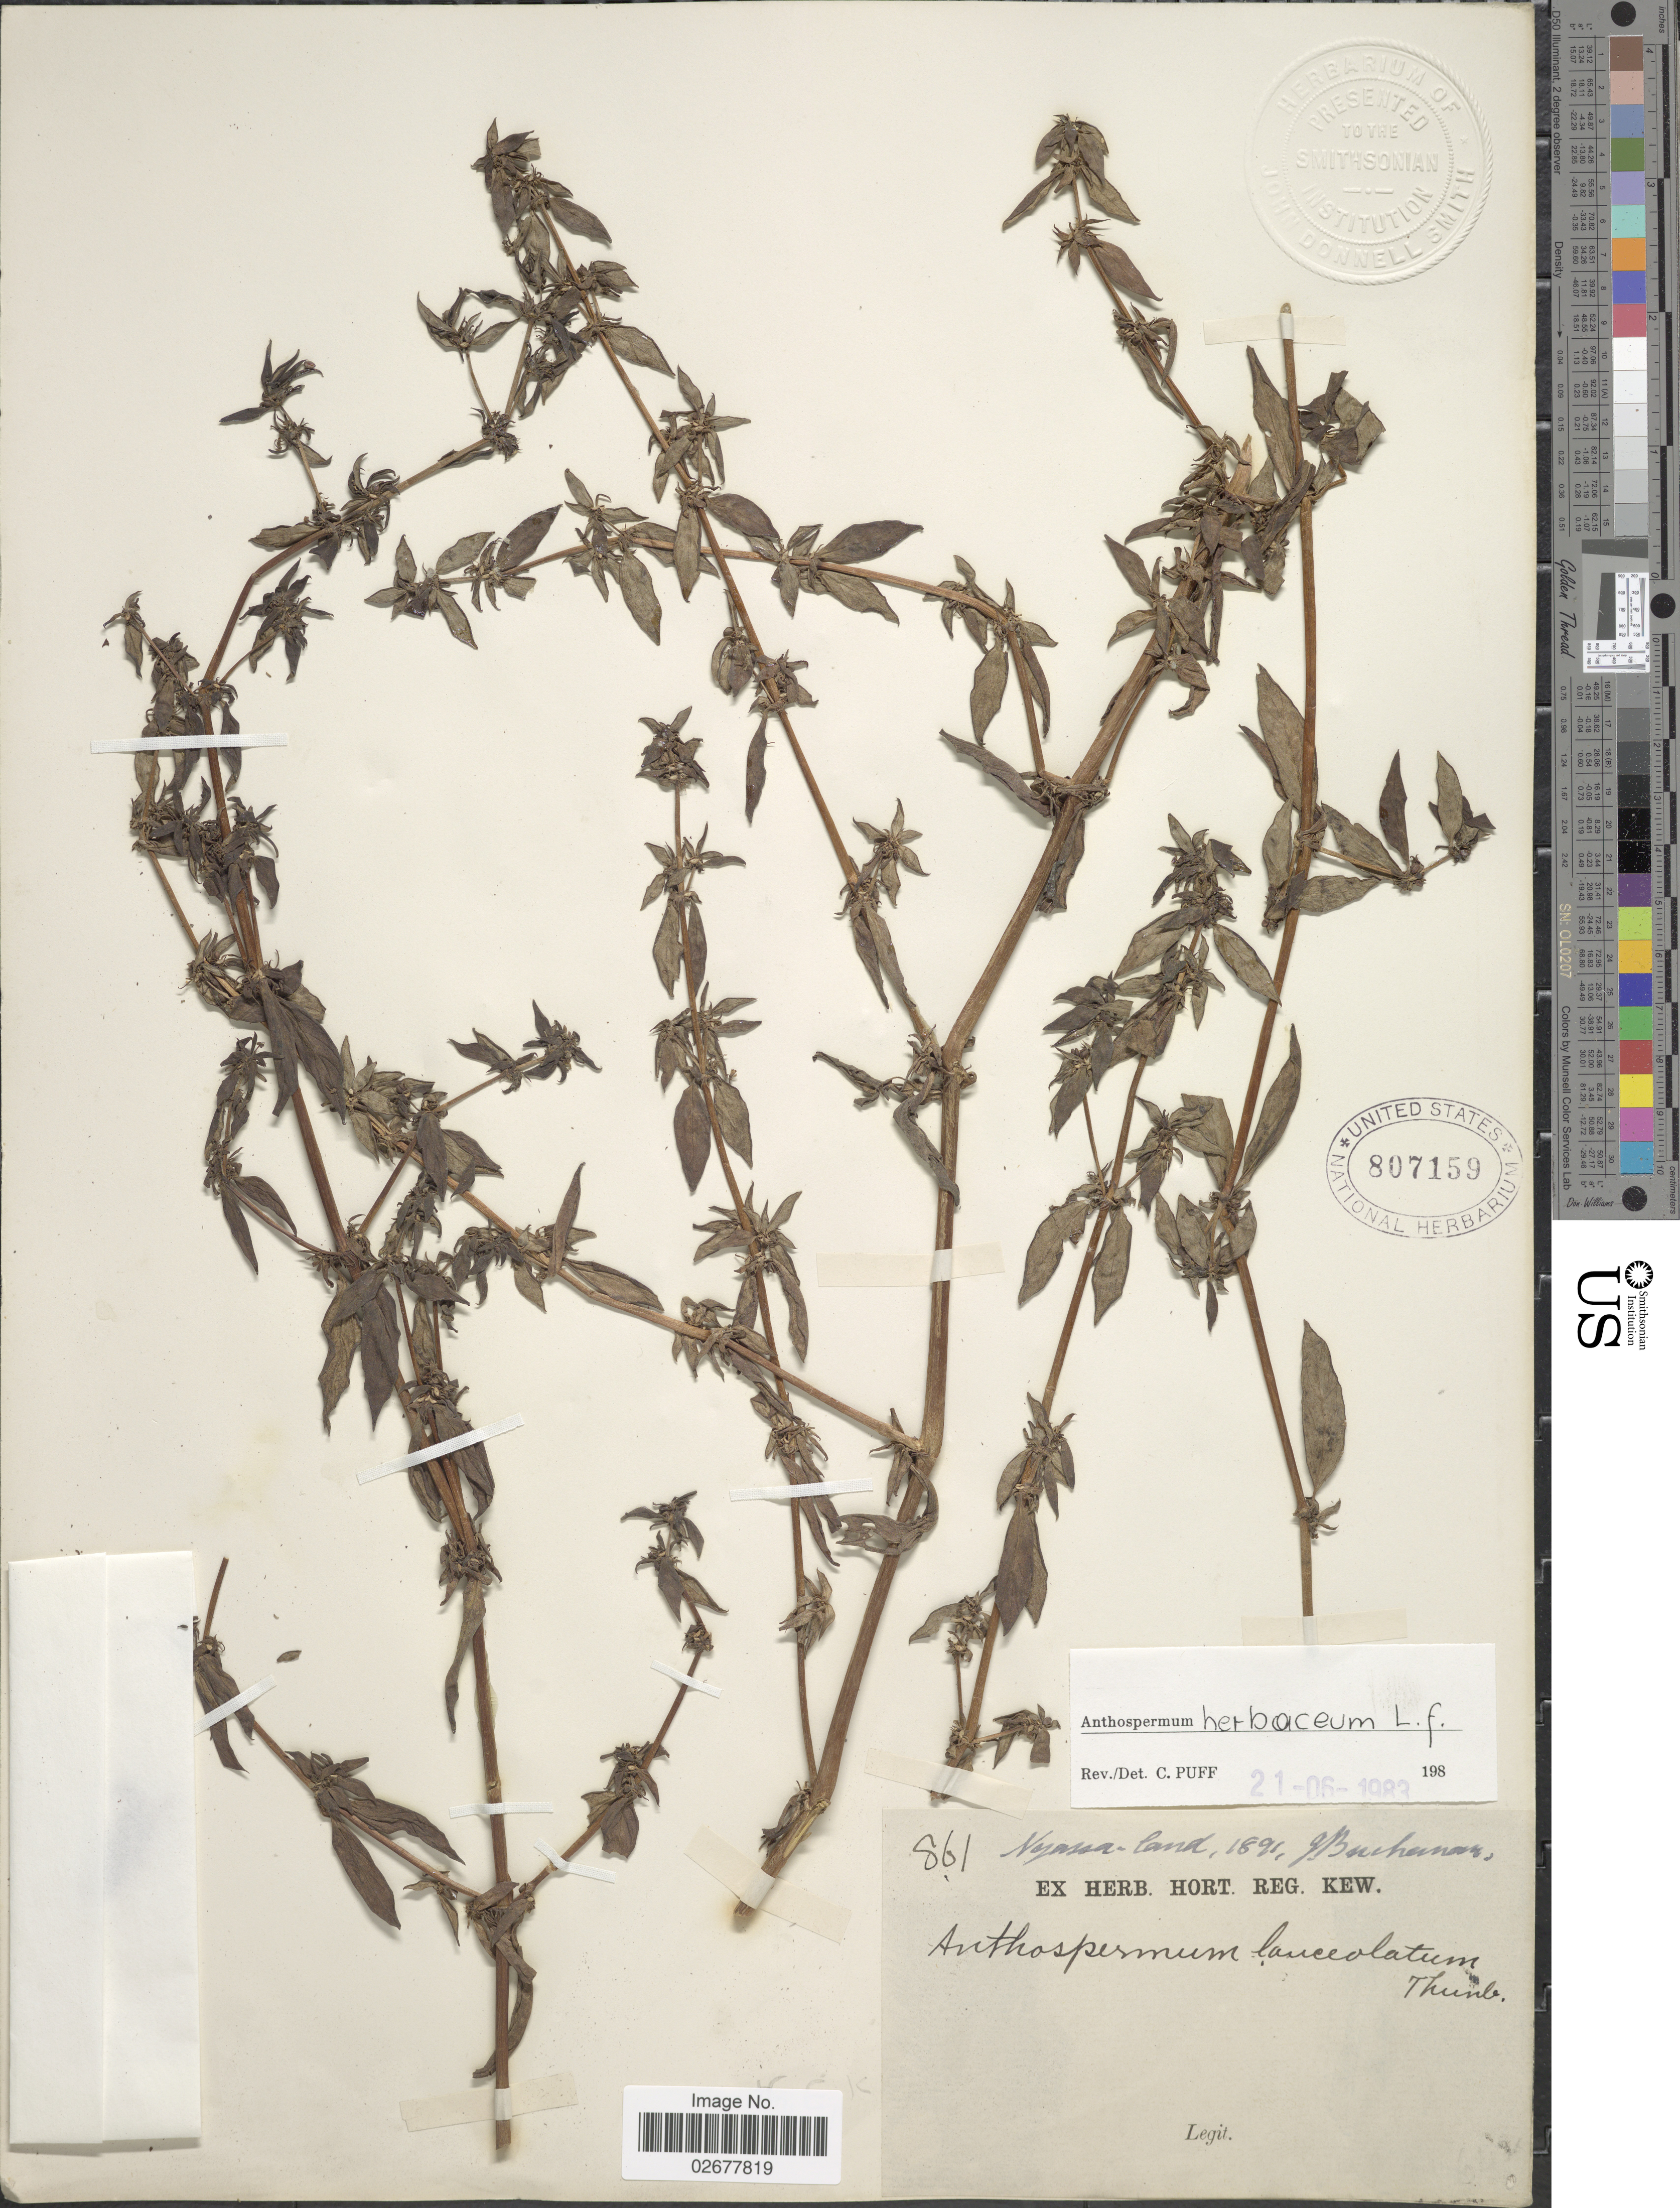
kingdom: Plantae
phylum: Tracheophyta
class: Magnoliopsida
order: Gentianales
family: Rubiaceae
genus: Anthospermum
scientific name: Anthospermum herbaceum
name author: L. f.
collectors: J. Buchanan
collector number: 861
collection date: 1891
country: Malawi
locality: Nyasaland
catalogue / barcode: US 807159